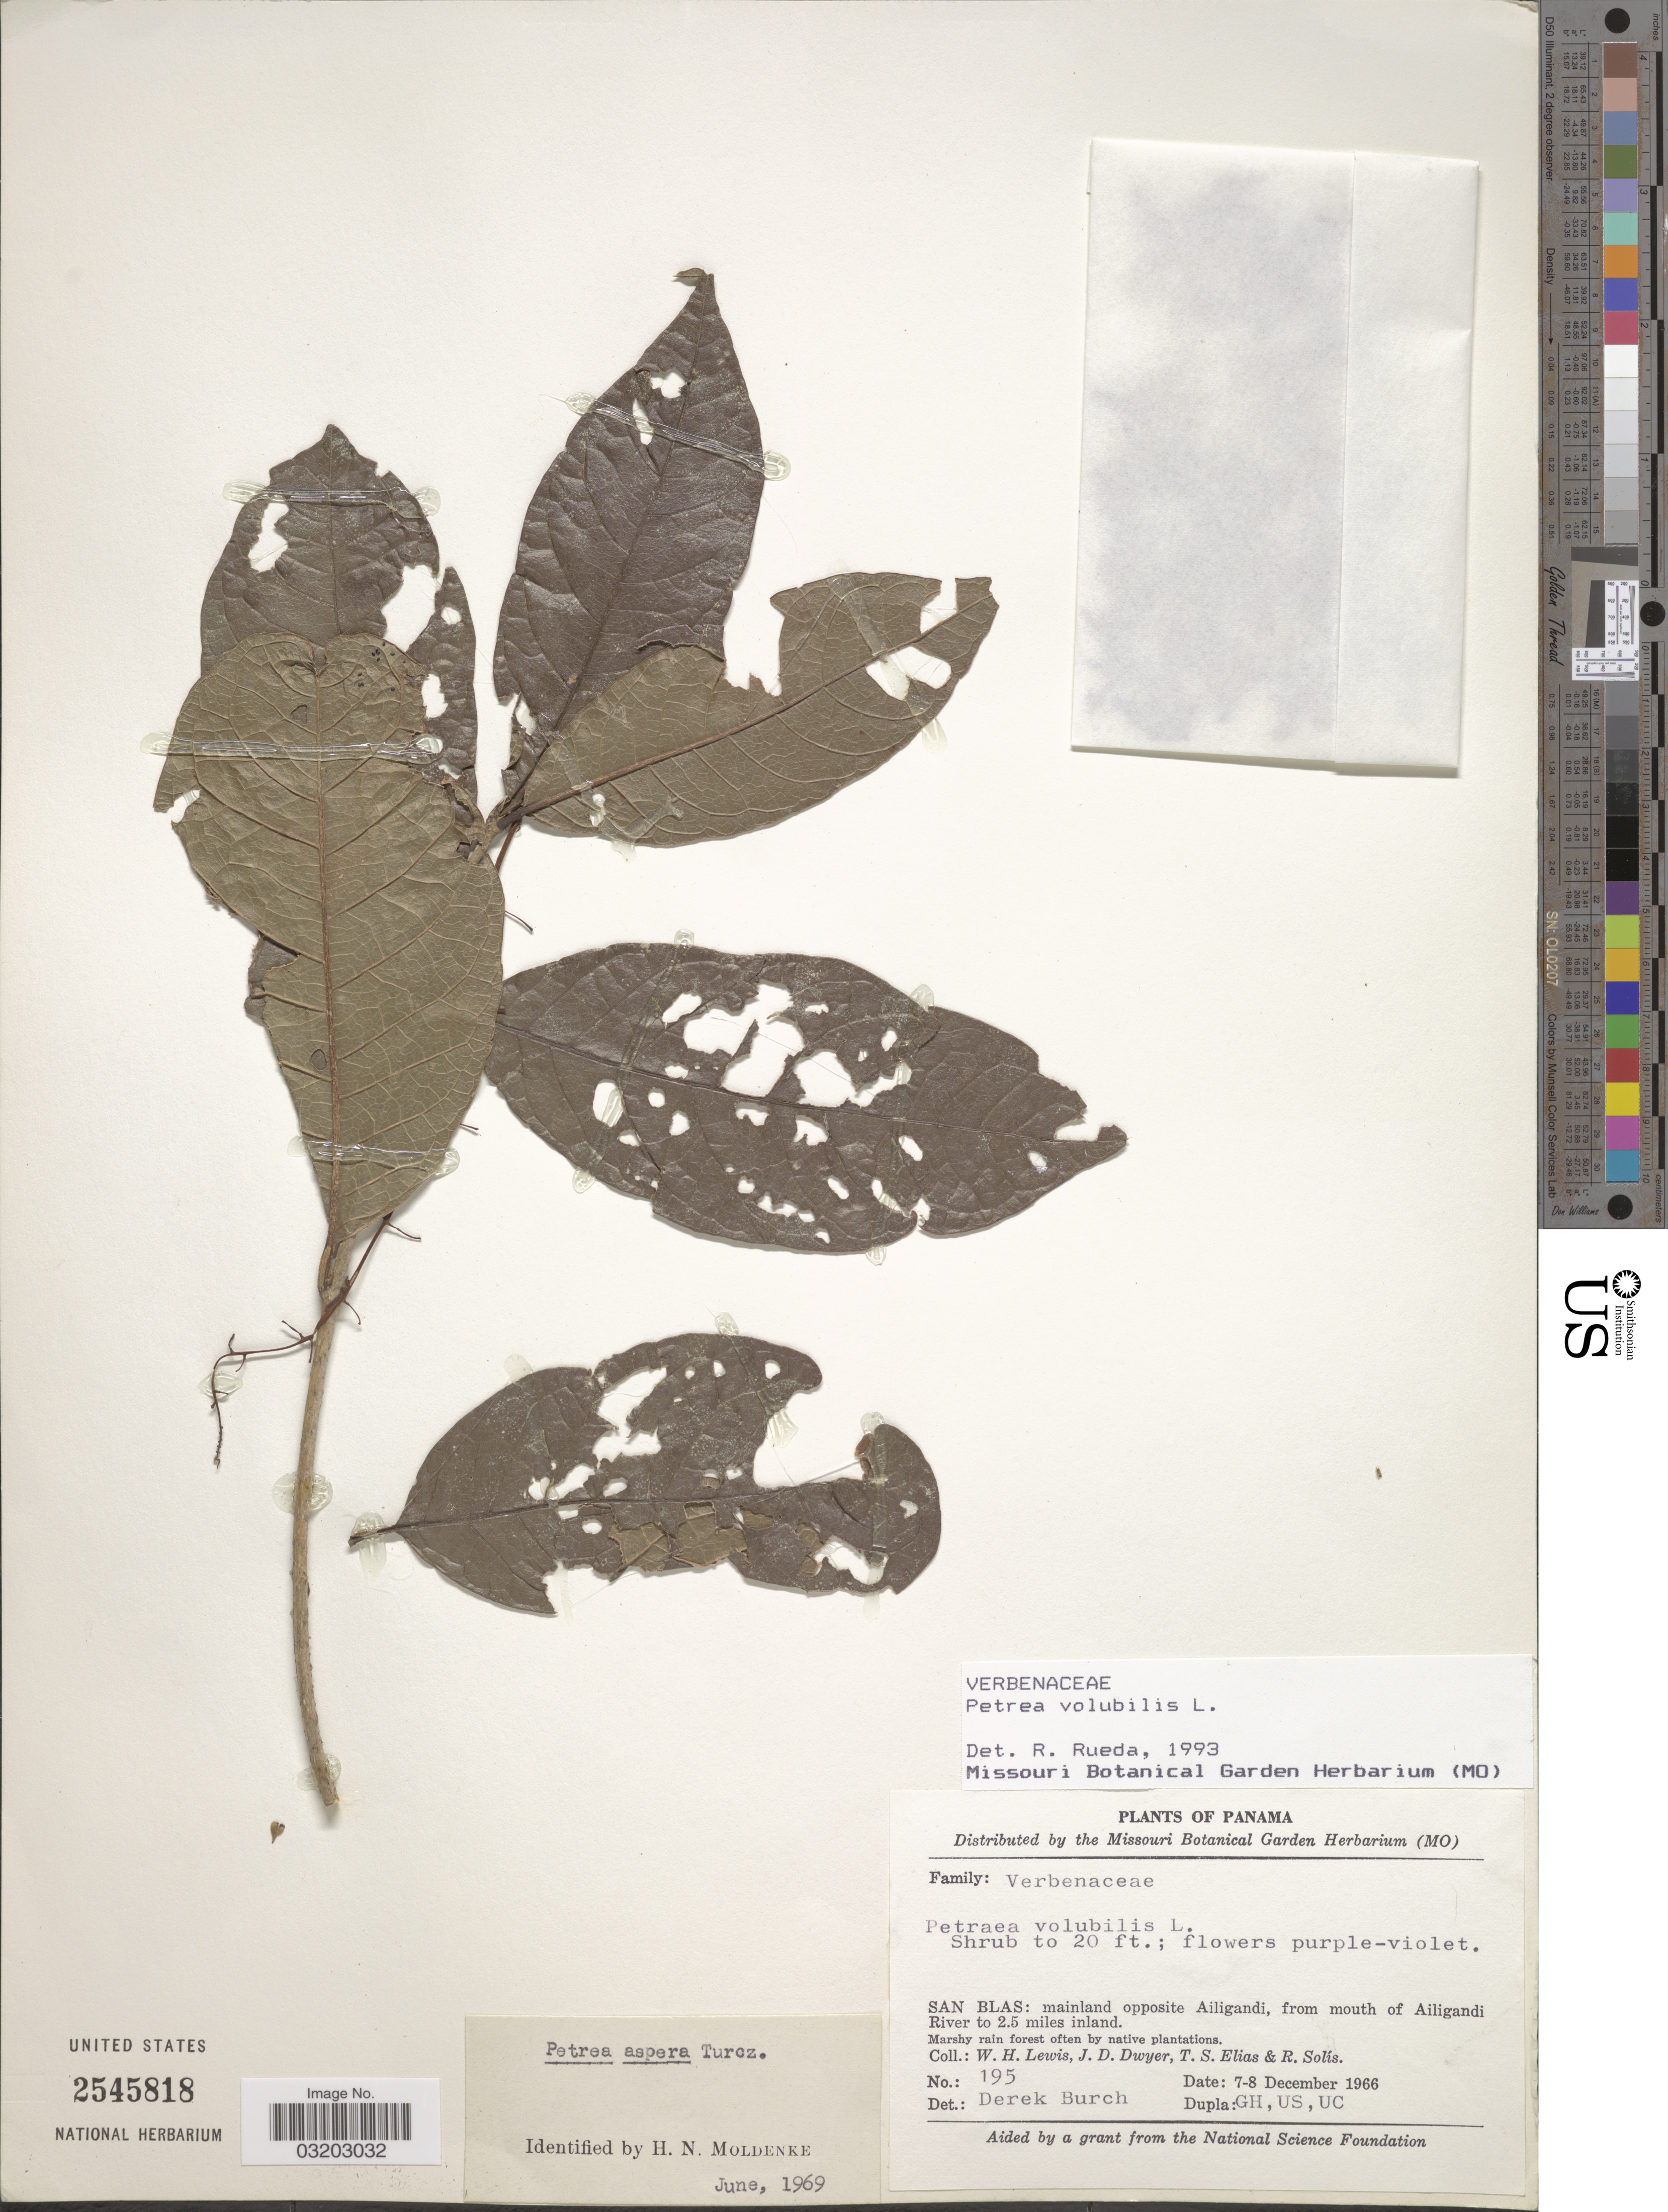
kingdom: Plantae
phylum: Tracheophyta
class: Magnoliopsida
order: Lamiales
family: Verbenaceae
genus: Petrea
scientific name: Petrea volubilis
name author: L.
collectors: W. H. Lewis, J. D. Dwyer, T. S. Elias & R. Solis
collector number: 195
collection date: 1966-12-07/1966-12-08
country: Panama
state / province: Kuna Yala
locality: San Blas: mainland opposite Ailigandi, from mouth of Ailigandi River to 2.5 miles inland.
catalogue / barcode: US 2545818